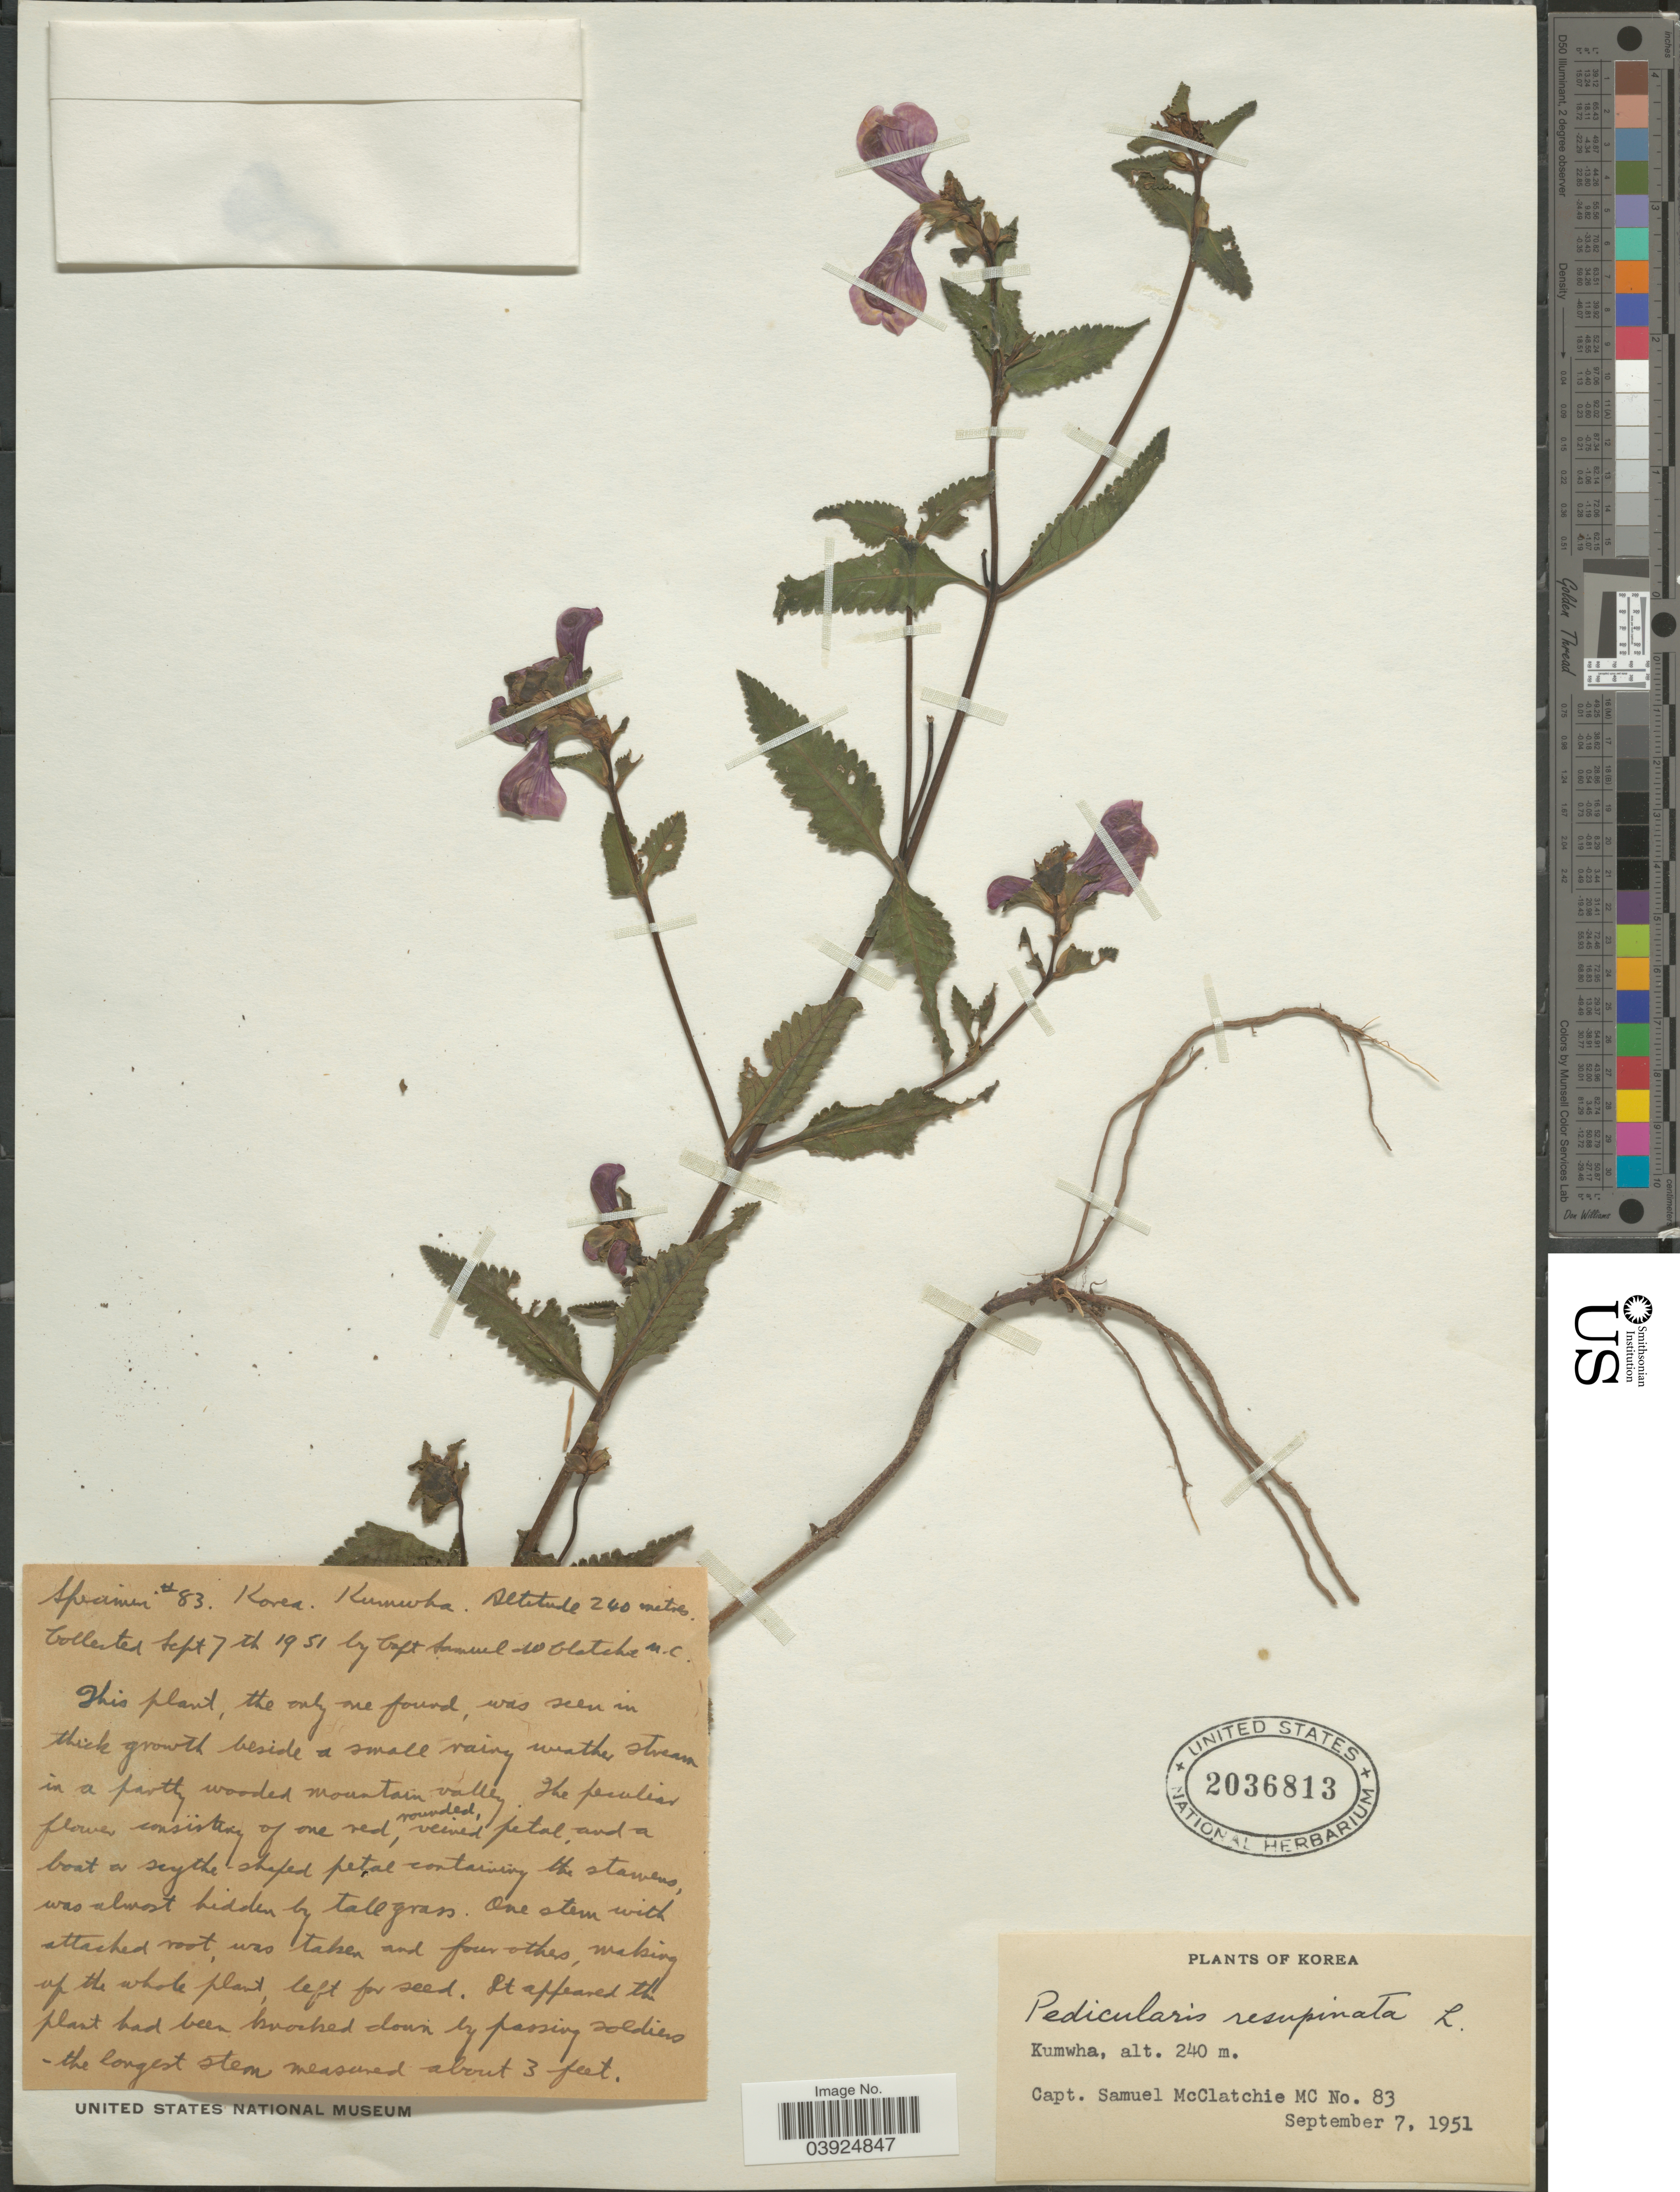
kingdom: Plantae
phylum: Tracheophyta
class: Magnoliopsida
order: Lamiales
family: Orobanchaceae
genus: Pedicularis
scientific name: Pedicularis resupinata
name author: L.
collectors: S. McClatchie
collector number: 83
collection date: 1951-09-07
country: North Korea / South Korea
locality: Kumwha.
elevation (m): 240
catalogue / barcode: US 2036813